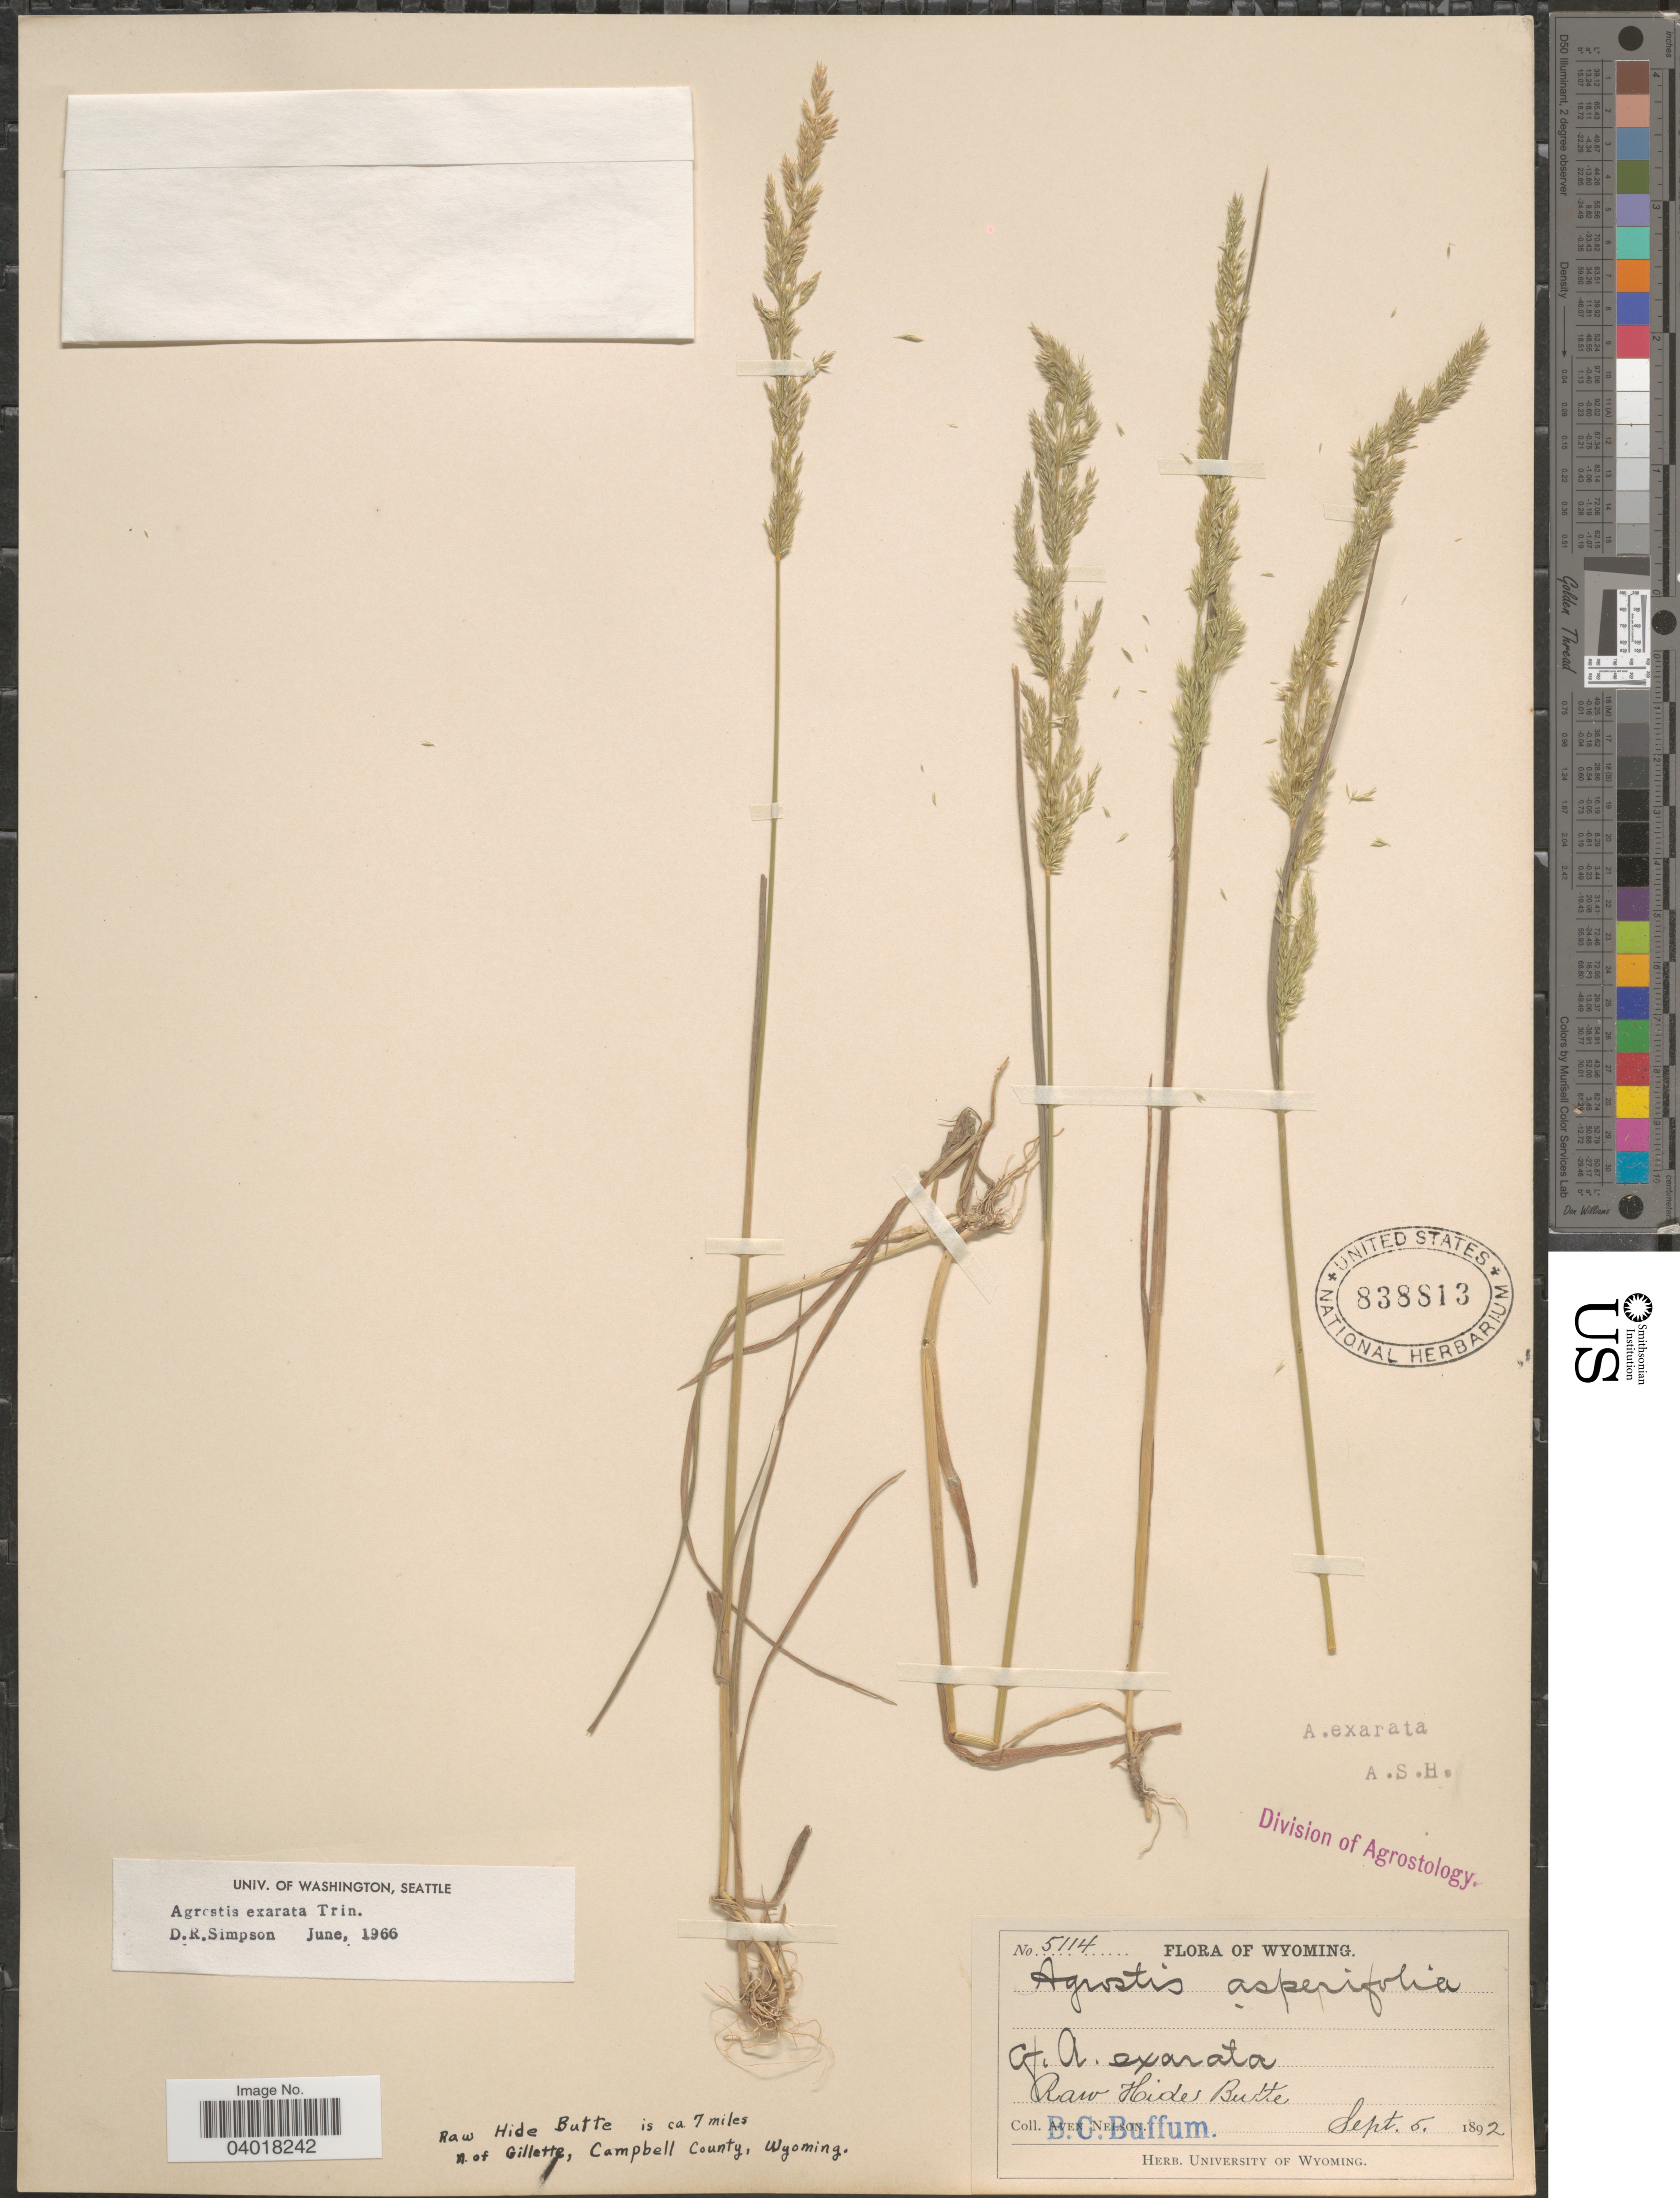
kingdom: Plantae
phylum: Tracheophyta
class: Liliopsida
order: Poales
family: Poaceae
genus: Agrostis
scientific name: Agrostis exarata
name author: Trin.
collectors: A. Nelson & B. Buffum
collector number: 5114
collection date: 1892-09-05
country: United States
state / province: Wyoming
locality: Raw Hide Butte. Raw Hide Butte is ca. 7 miles n. of Gillette, Campbell County.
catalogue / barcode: US 838813